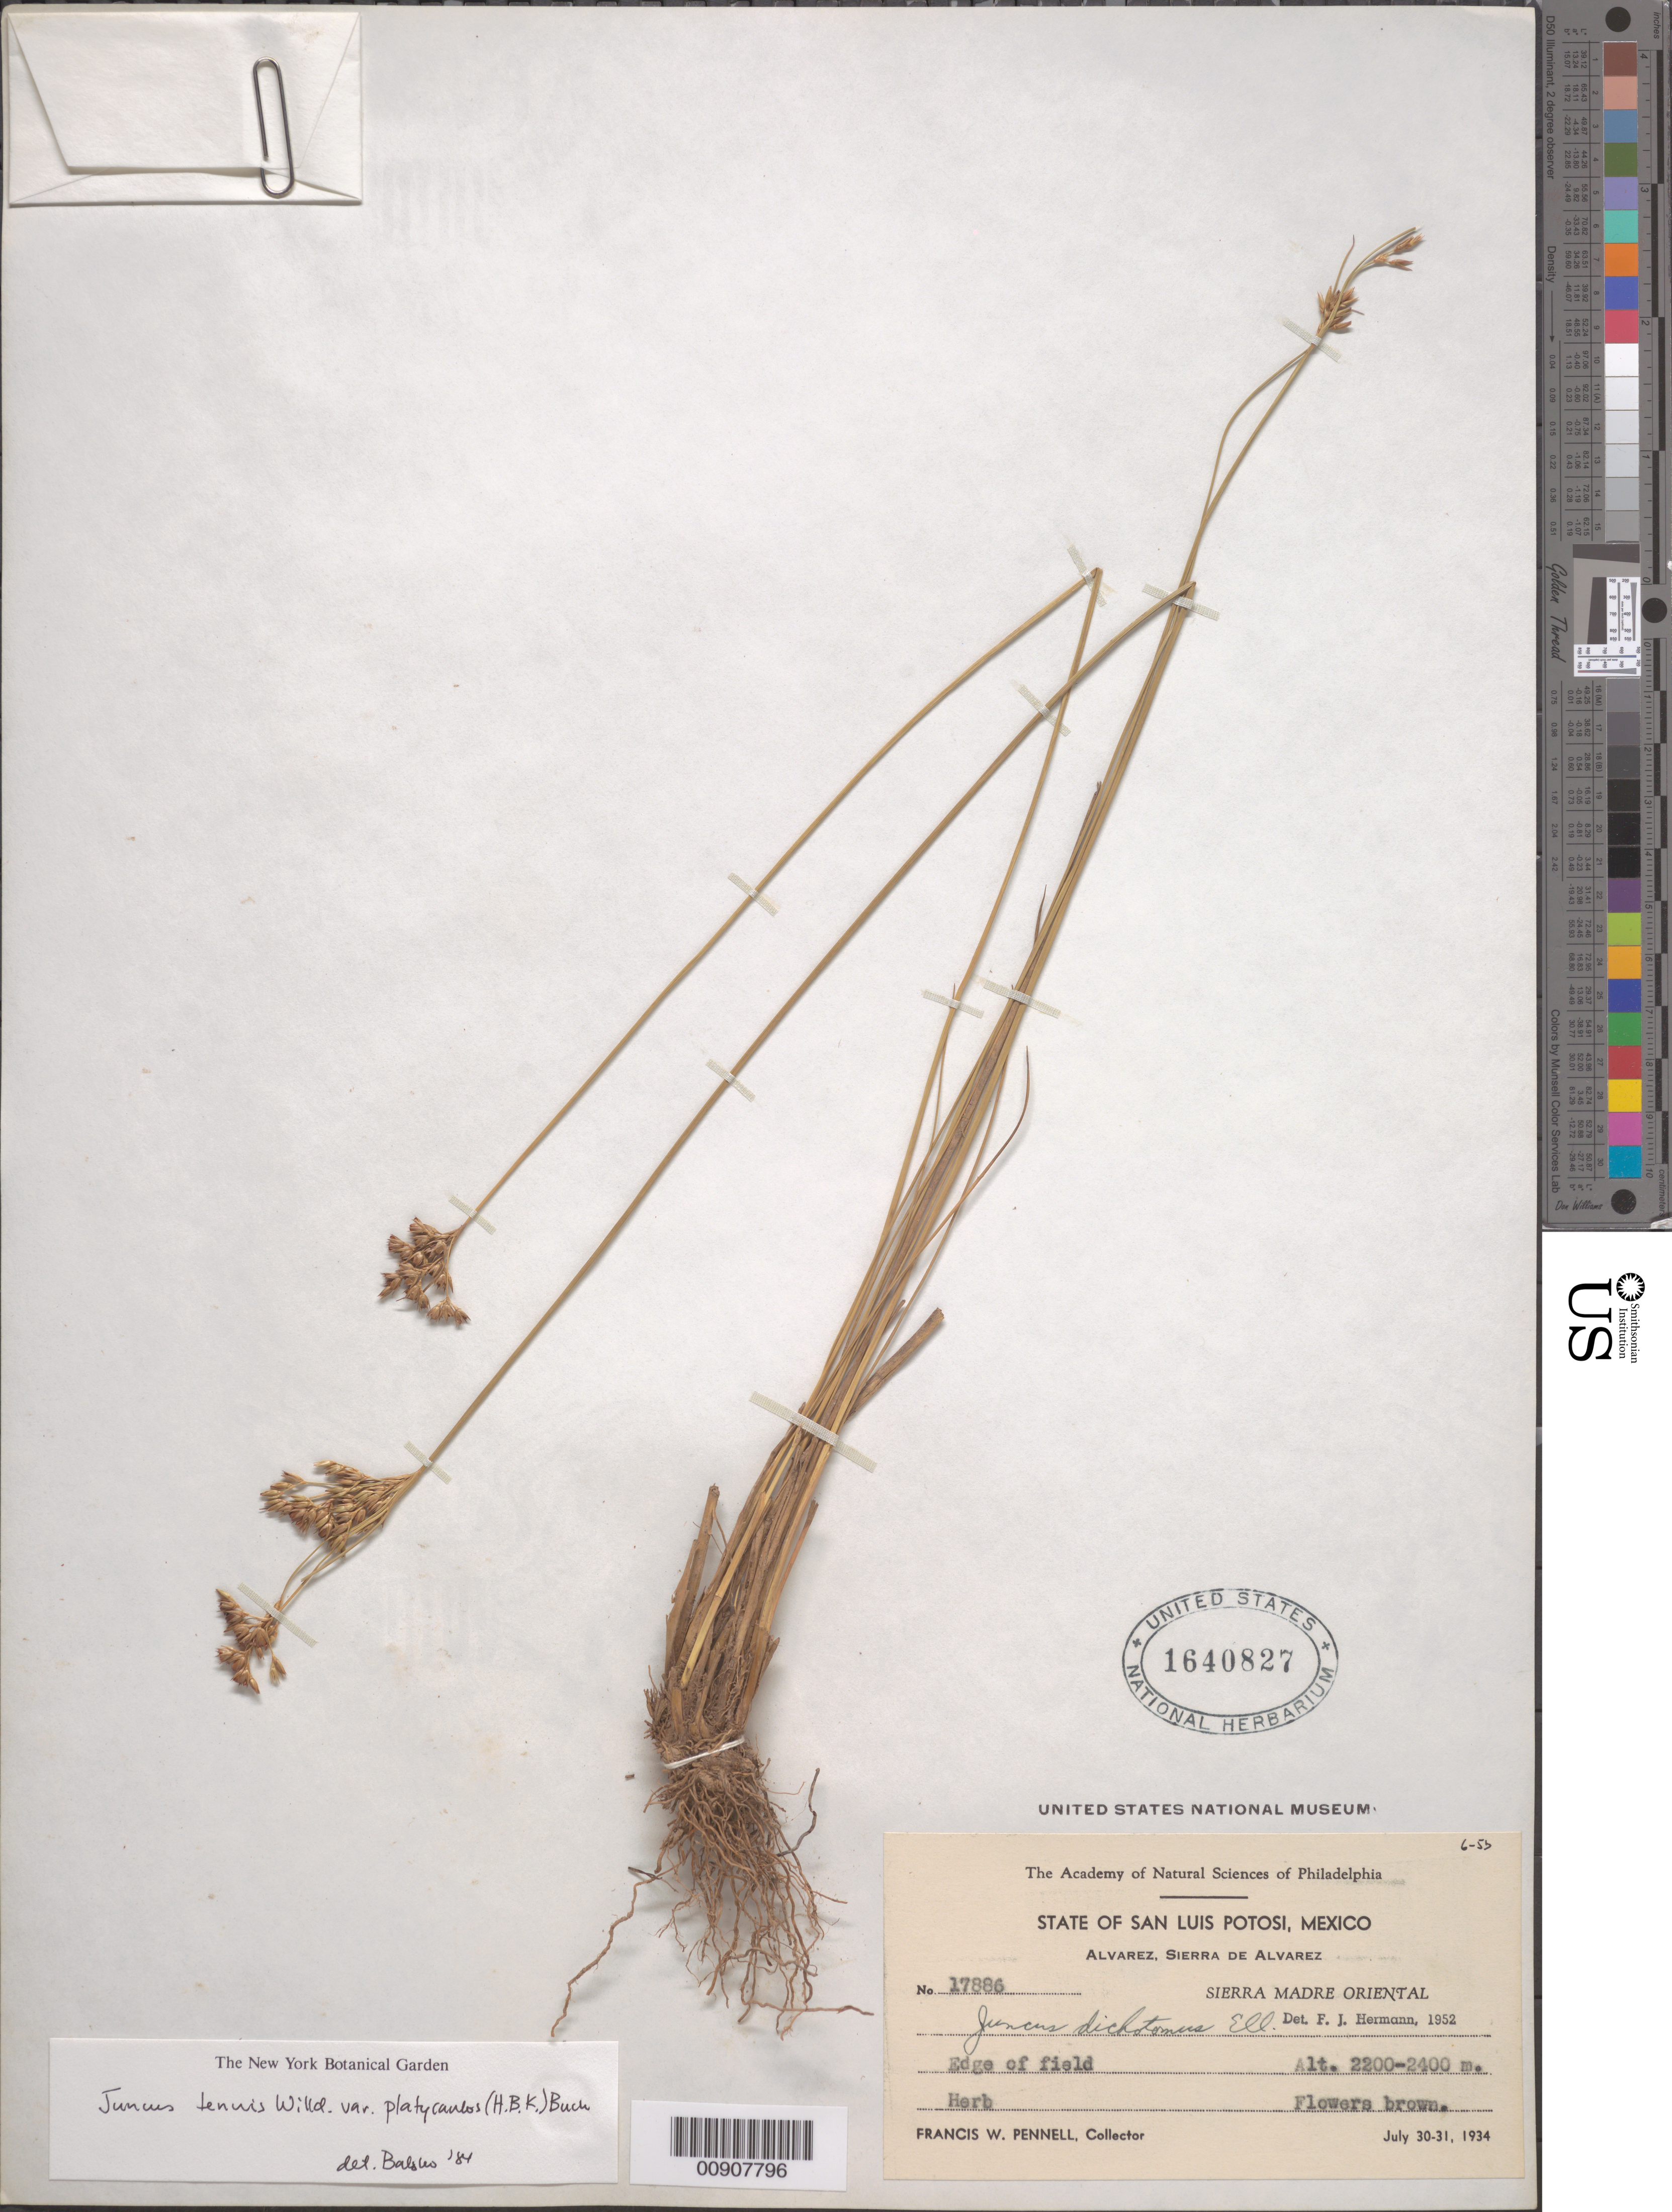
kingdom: Plantae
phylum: Tracheophyta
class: Liliopsida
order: Poales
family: Juncaceae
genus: Juncus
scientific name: Juncus tenuis var. platycaulos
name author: Buchenau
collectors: F. W. Pennell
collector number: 17886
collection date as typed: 30 Jul 1934 to 31 Jul 1934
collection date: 1934-07-30/1934-07-31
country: Mexico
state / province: San Luis Potosí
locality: State of San Luis Potosí: Alvarez, Sierra de Alvarez. Sierra Madre Oriental.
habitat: Edge of field.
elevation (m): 2400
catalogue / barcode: US 1640827